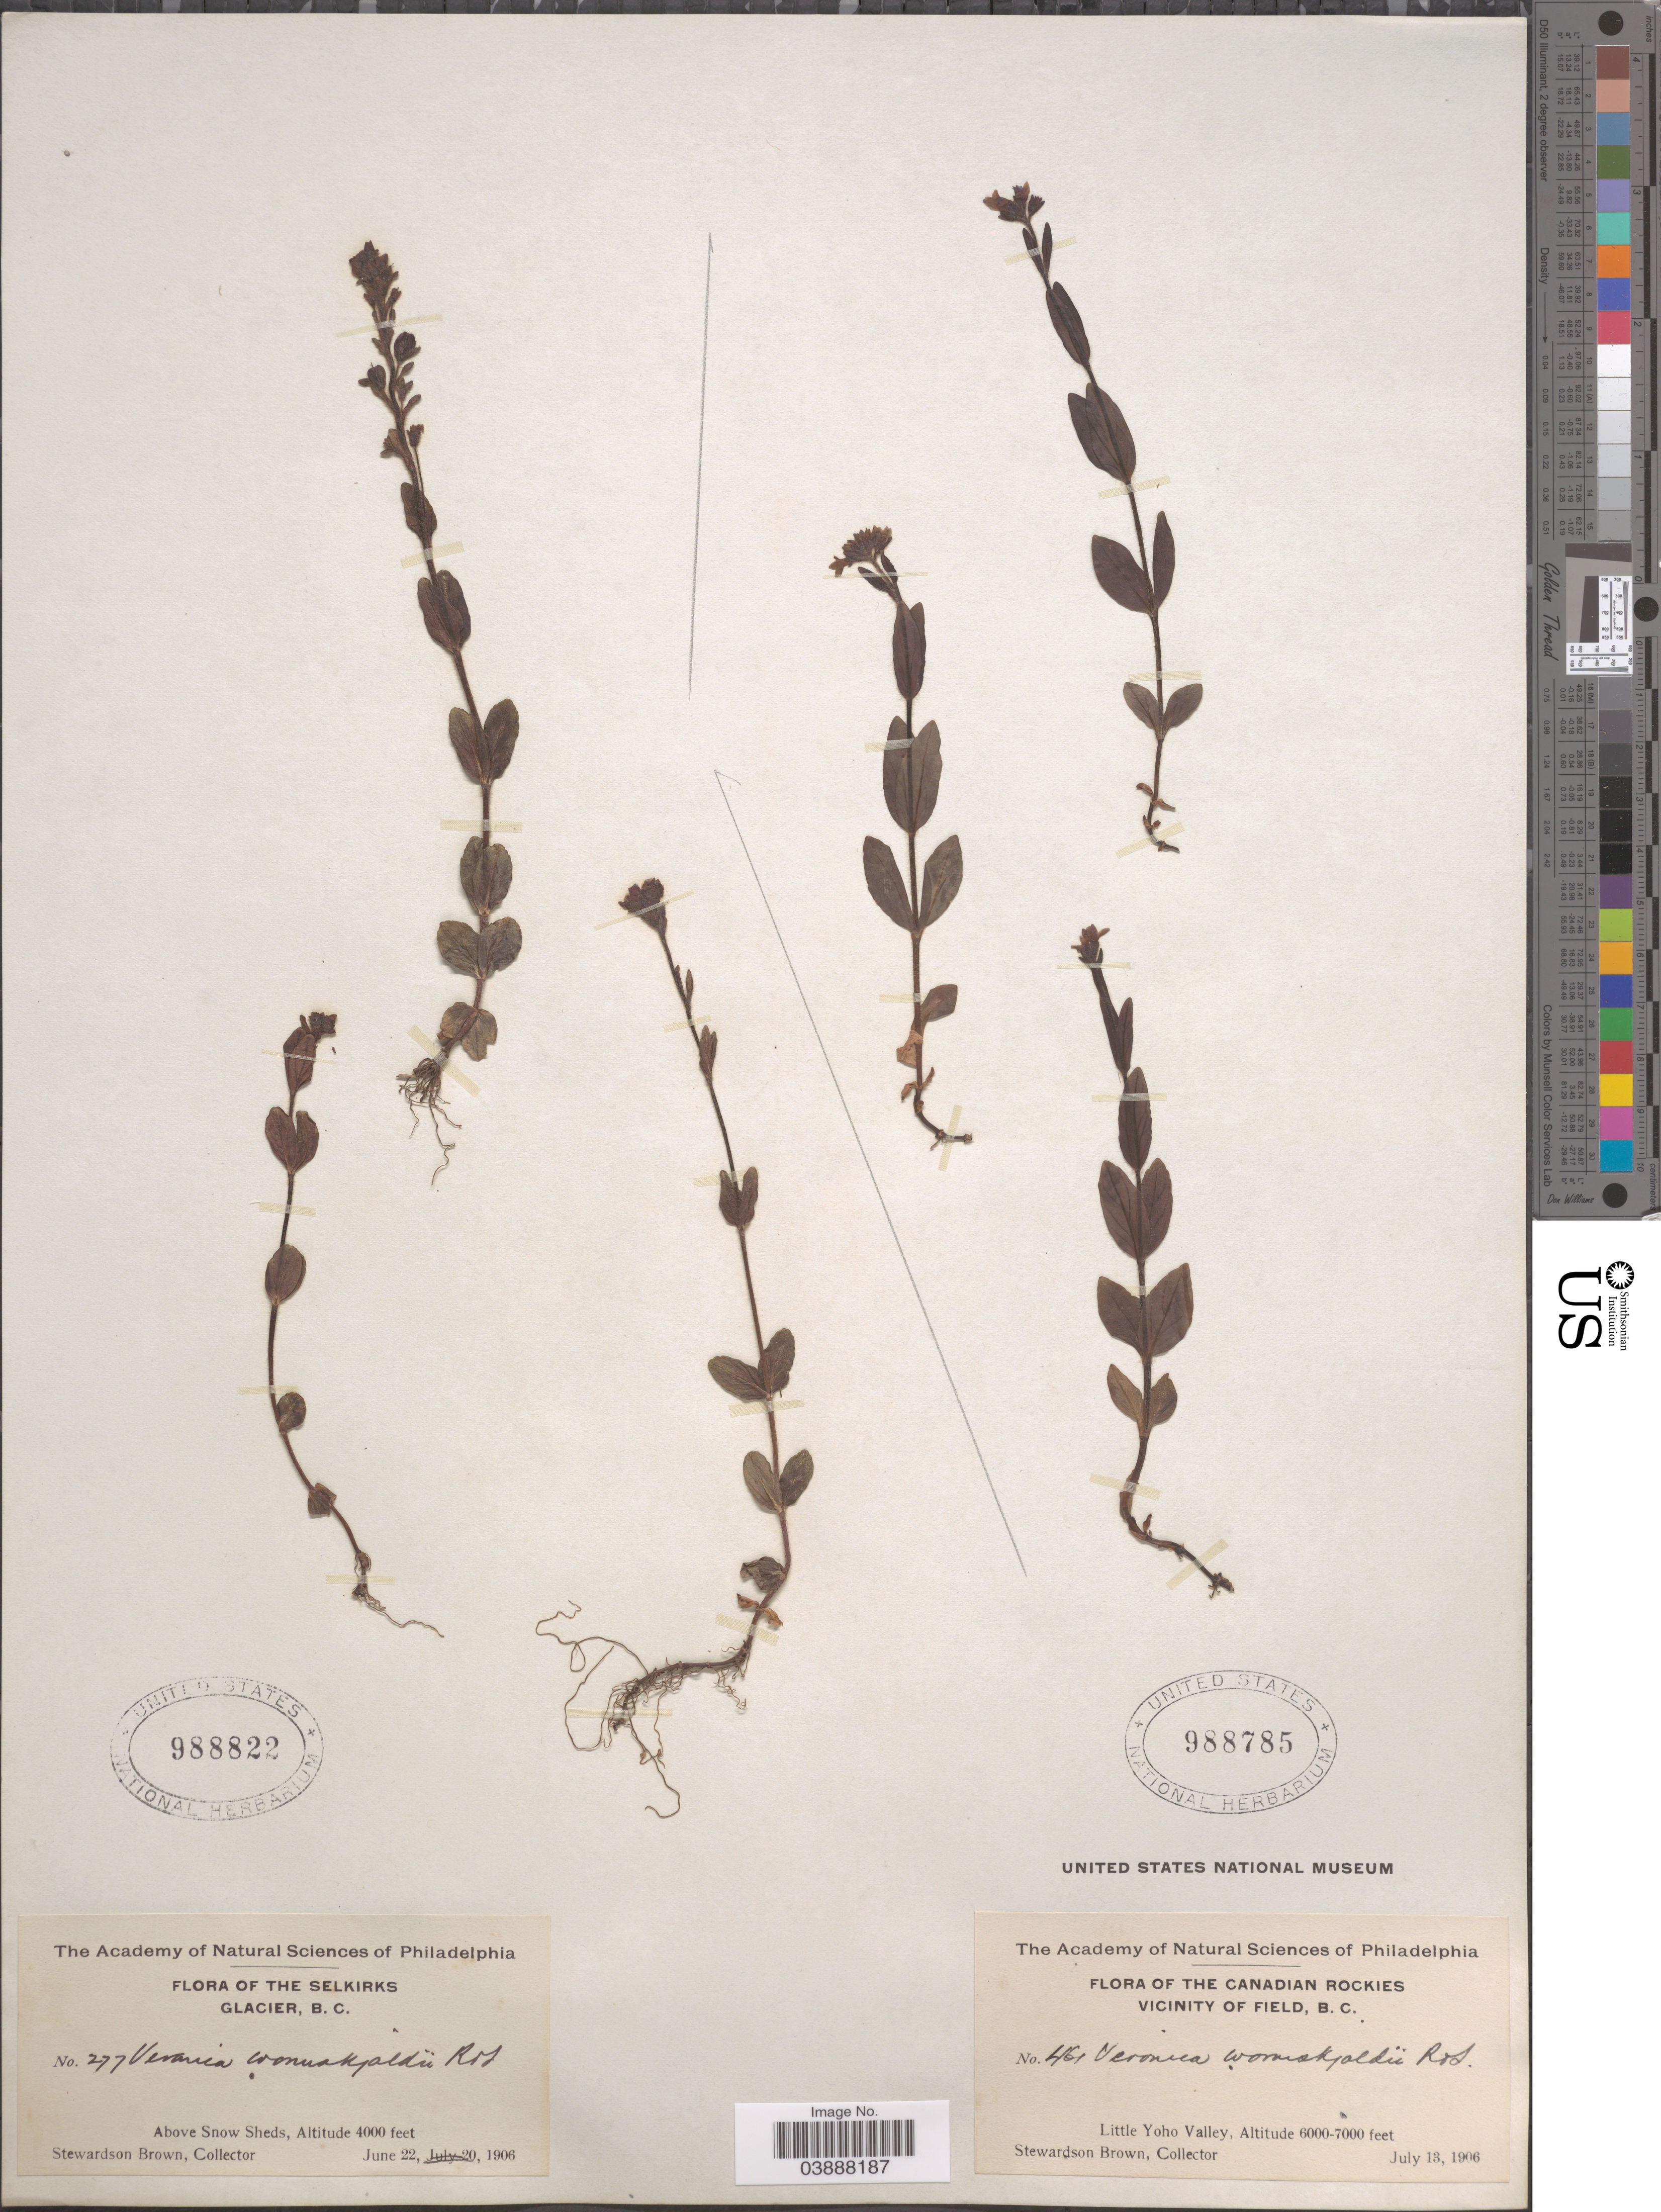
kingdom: Plantae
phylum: Tracheophyta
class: Magnoliopsida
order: Lamiales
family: Plantaginaceae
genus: Veronica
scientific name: Veronica wormskjoldii subsp. wormskjoldii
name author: Roem. & Schult.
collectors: S. Brown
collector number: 277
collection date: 1906-06-22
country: Canada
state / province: British Columbia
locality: Selkirks Glacier. Above Snow Sheds.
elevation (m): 1219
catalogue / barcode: US 988822-2